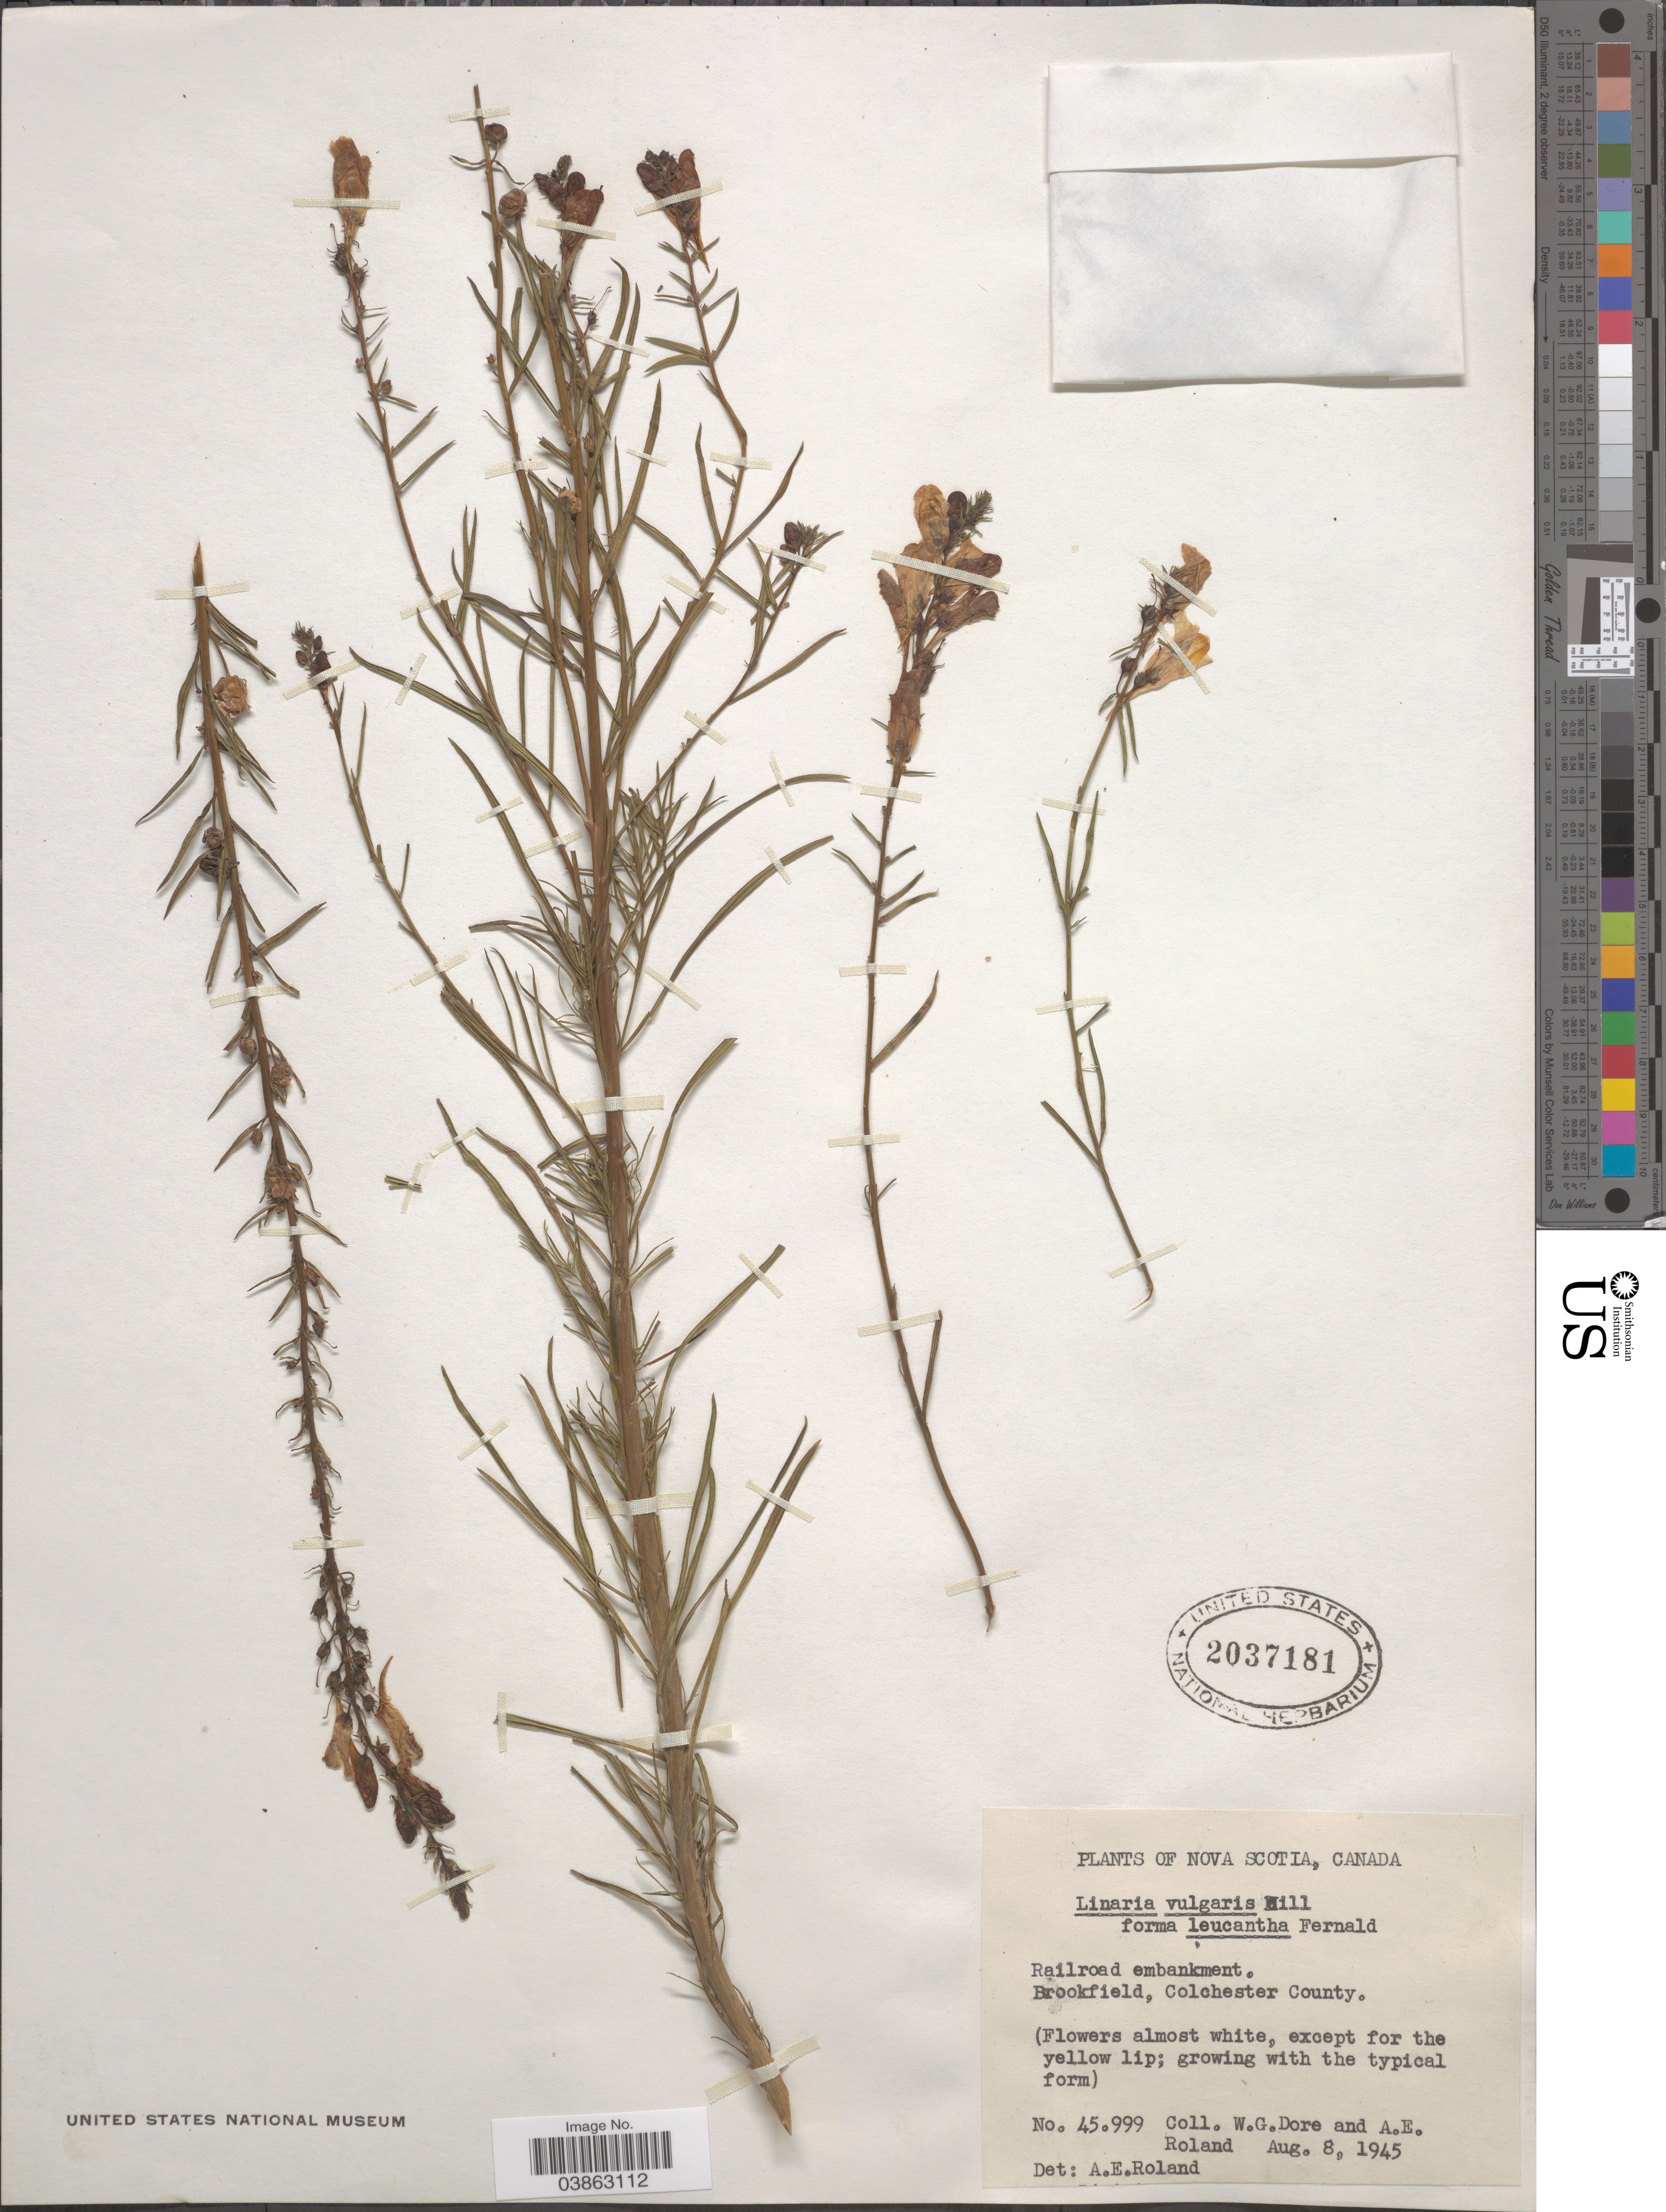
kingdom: Plantae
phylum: Tracheophyta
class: Magnoliopsida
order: Lamiales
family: Plantaginaceae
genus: Linaria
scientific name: Linaria vulgaris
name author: Mill.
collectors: W. Dore & E. Roland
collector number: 45999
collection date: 1945-08-08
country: Canada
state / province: Nova Scotia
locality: Brookfield, Colchester County.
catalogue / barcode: US 2037181